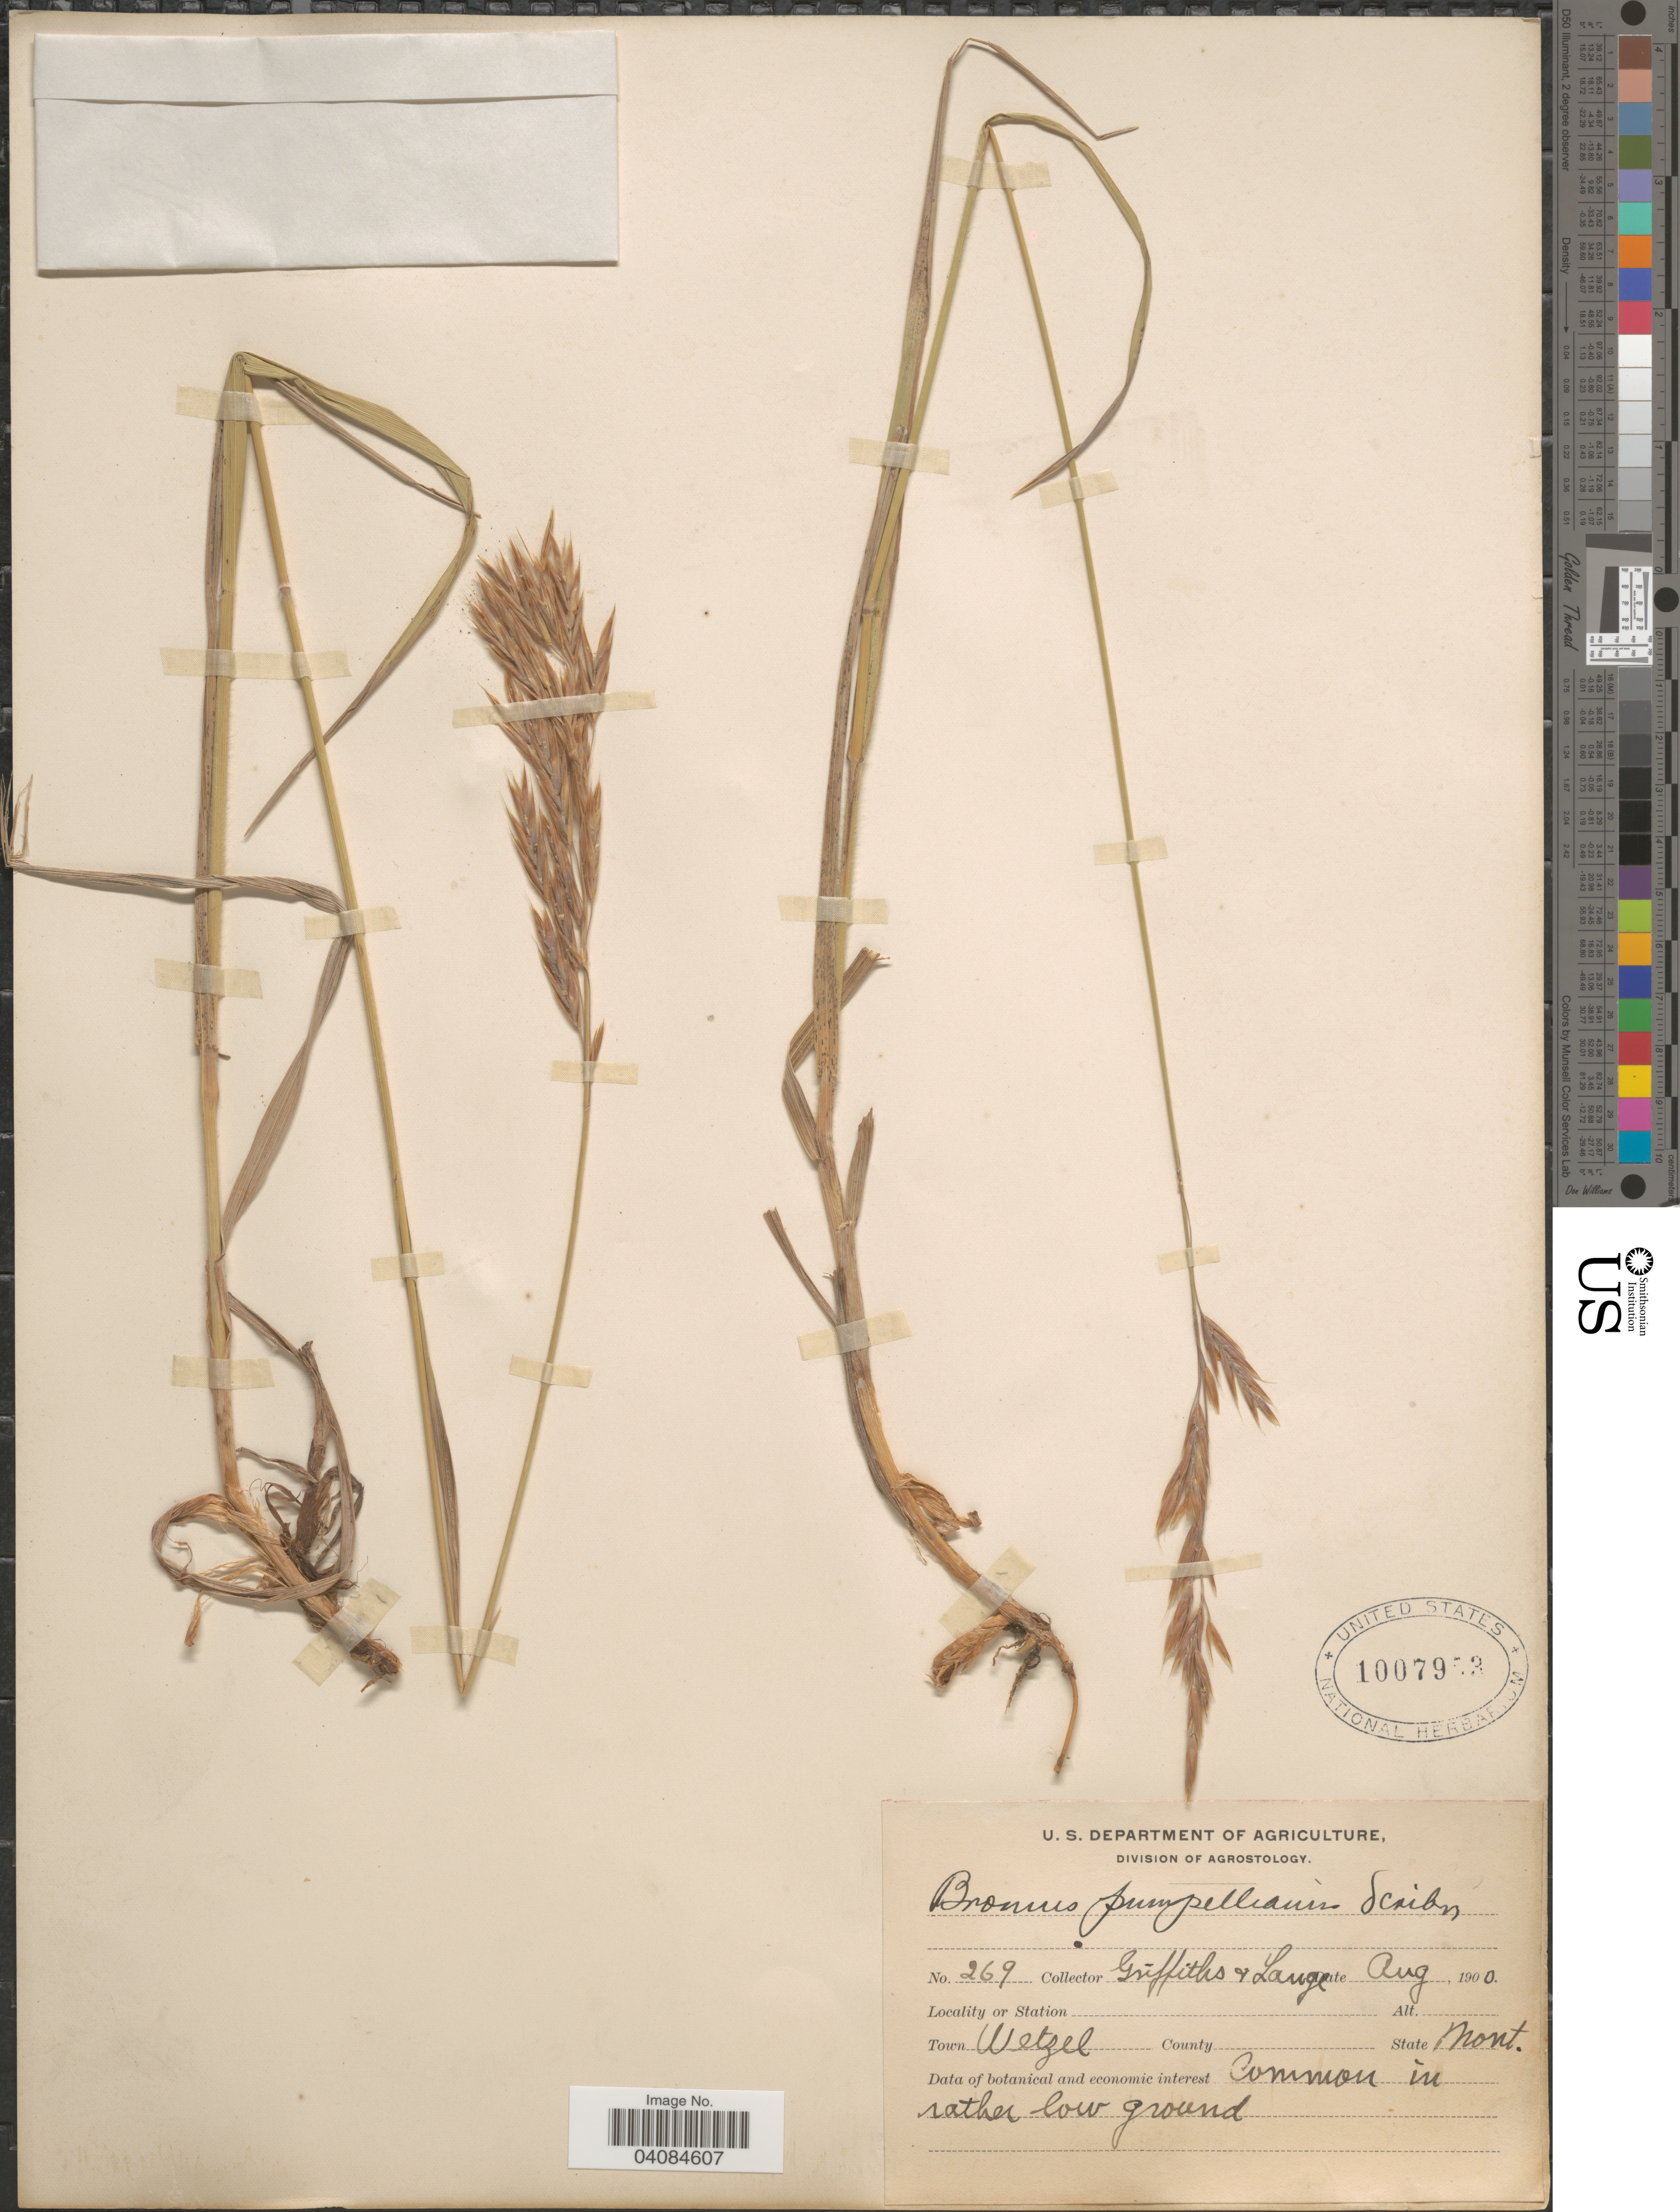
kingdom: Plantae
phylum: Tracheophyta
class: Liliopsida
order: Poales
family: Poaceae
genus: Bromus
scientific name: Bromus pumpellianus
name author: Scribn.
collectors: -- Griffiths & -- Lange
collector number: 269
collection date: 1900-08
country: United States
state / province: Montana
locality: Town Wetzel.